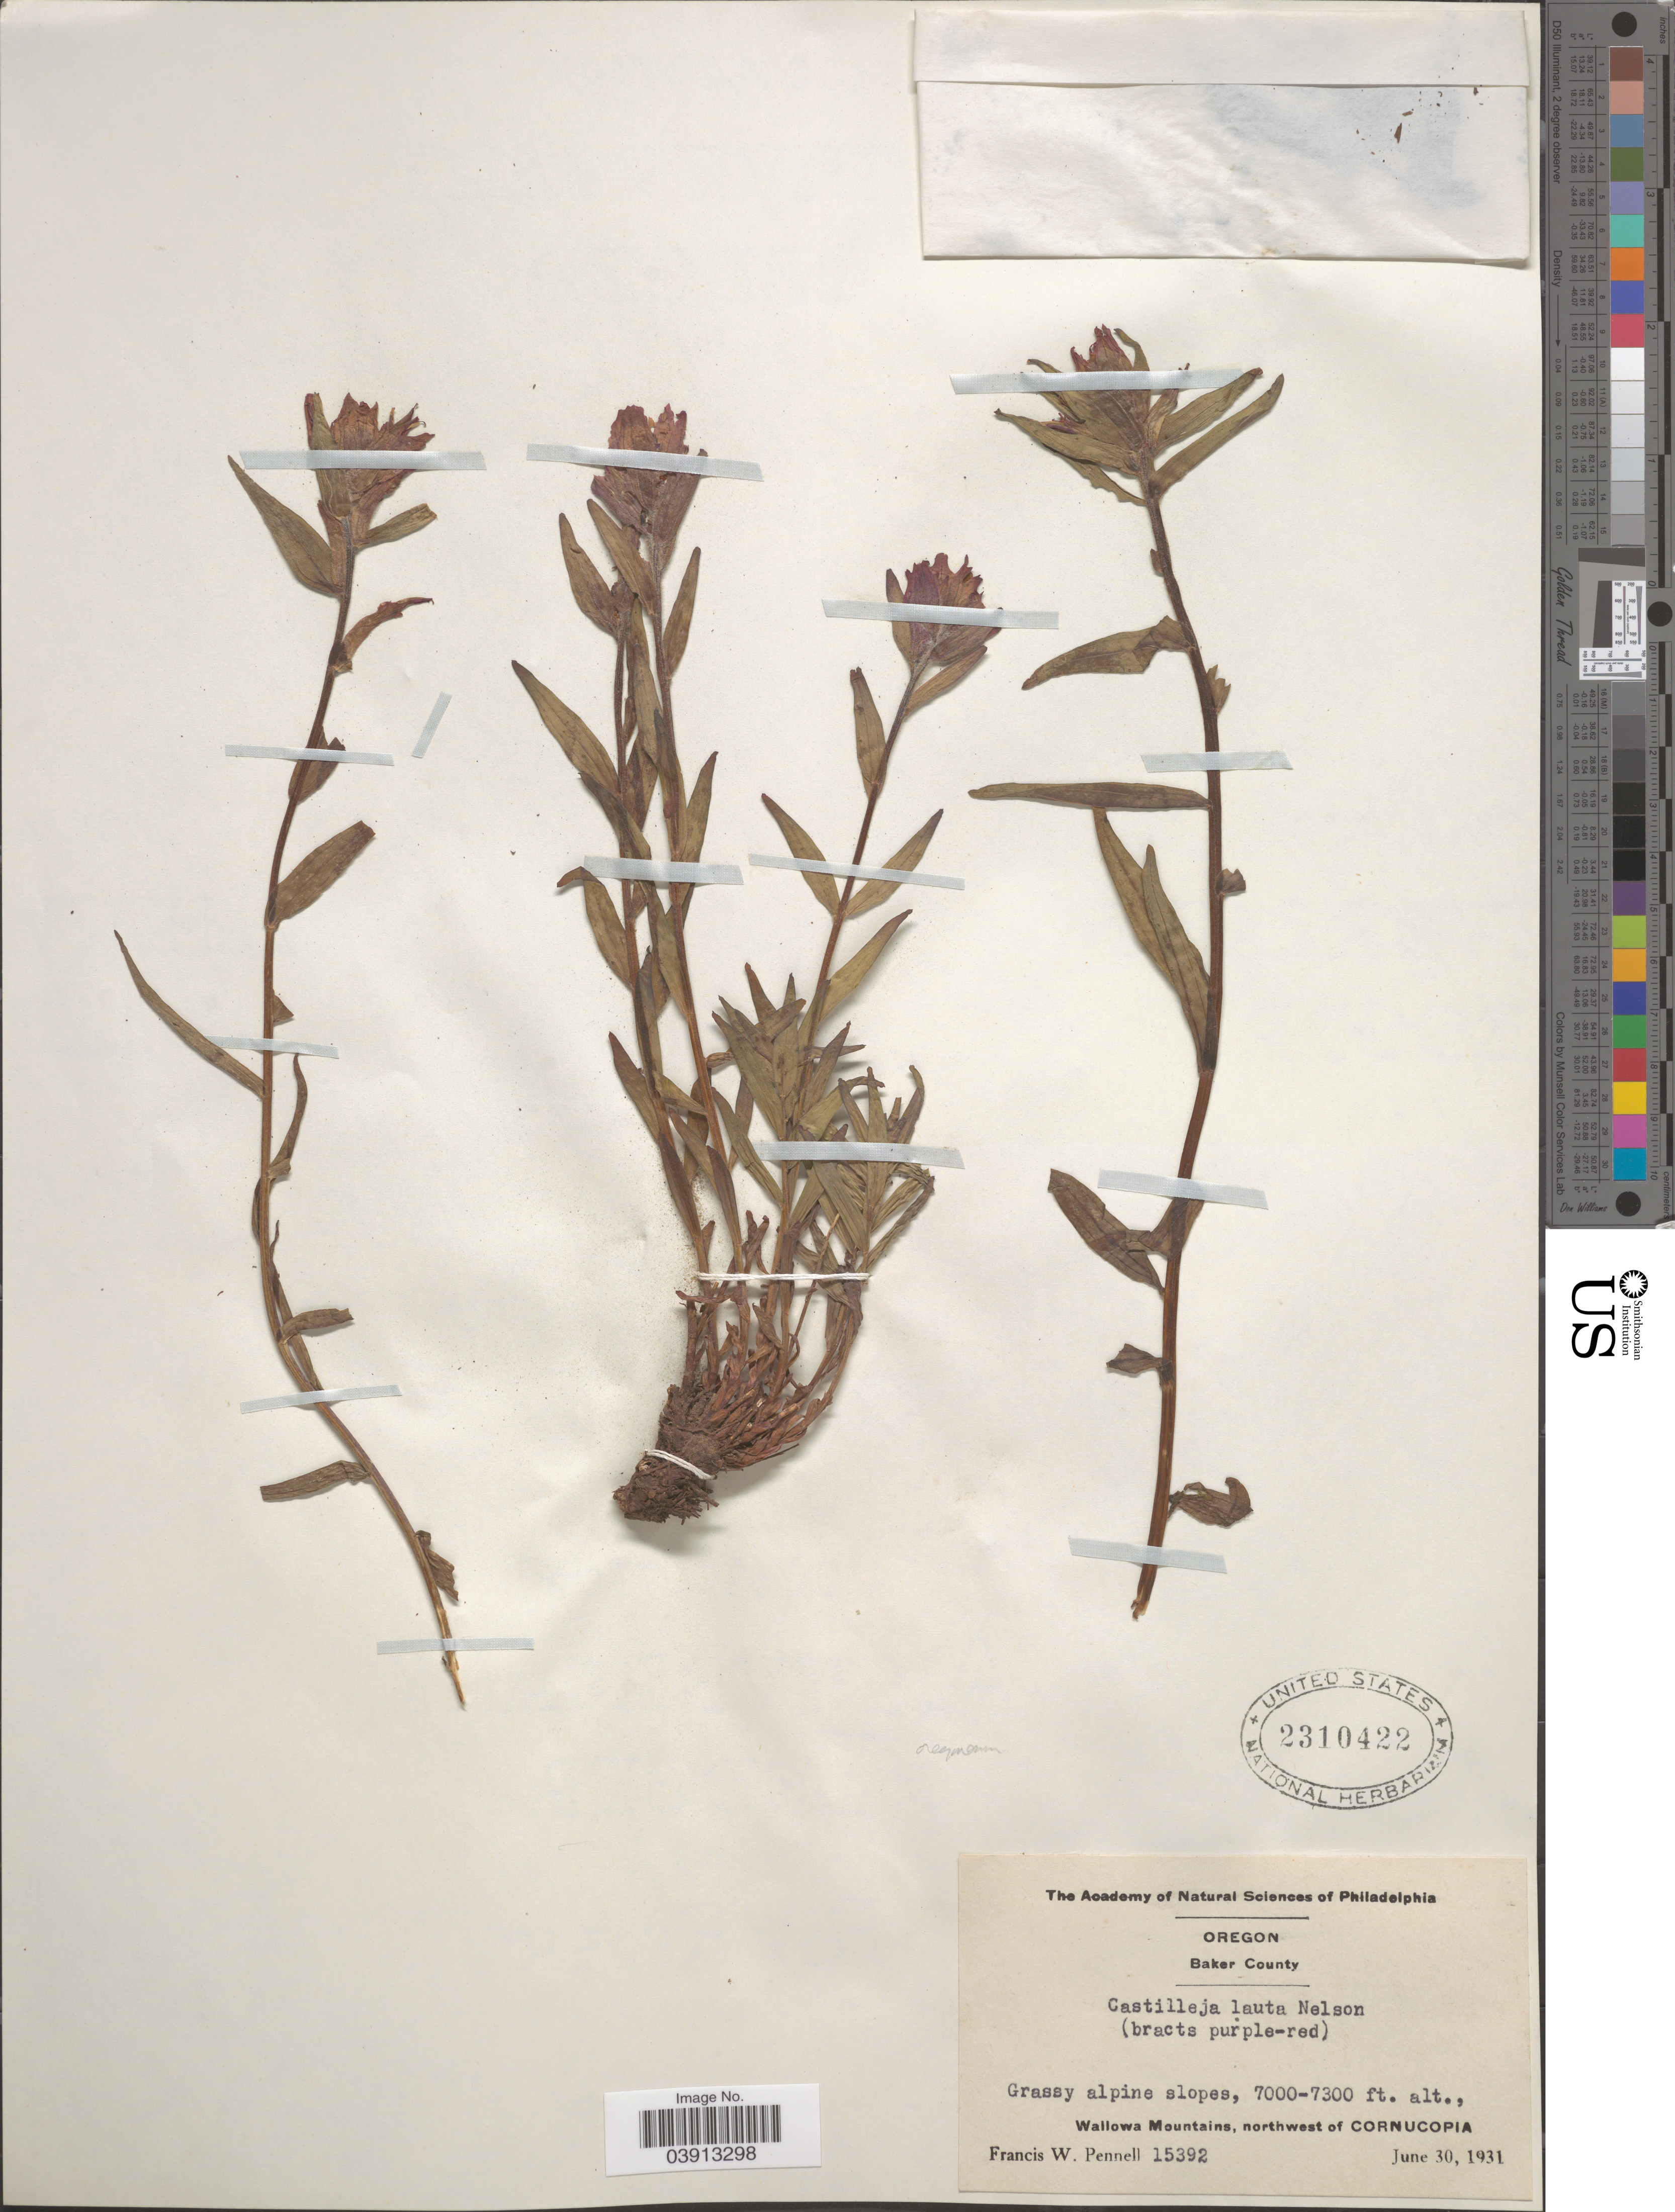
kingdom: Plantae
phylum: Tracheophyta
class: Magnoliopsida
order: Lamiales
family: Orobanchaceae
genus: Castilleja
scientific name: Castilleja oregonensis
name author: Gand.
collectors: F. W. Pennell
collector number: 15392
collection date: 1931-06-30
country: United States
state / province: Oregon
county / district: Baker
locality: Wallowa Mountains, northwest of Cornucopia.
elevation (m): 2134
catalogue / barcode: US 2310422